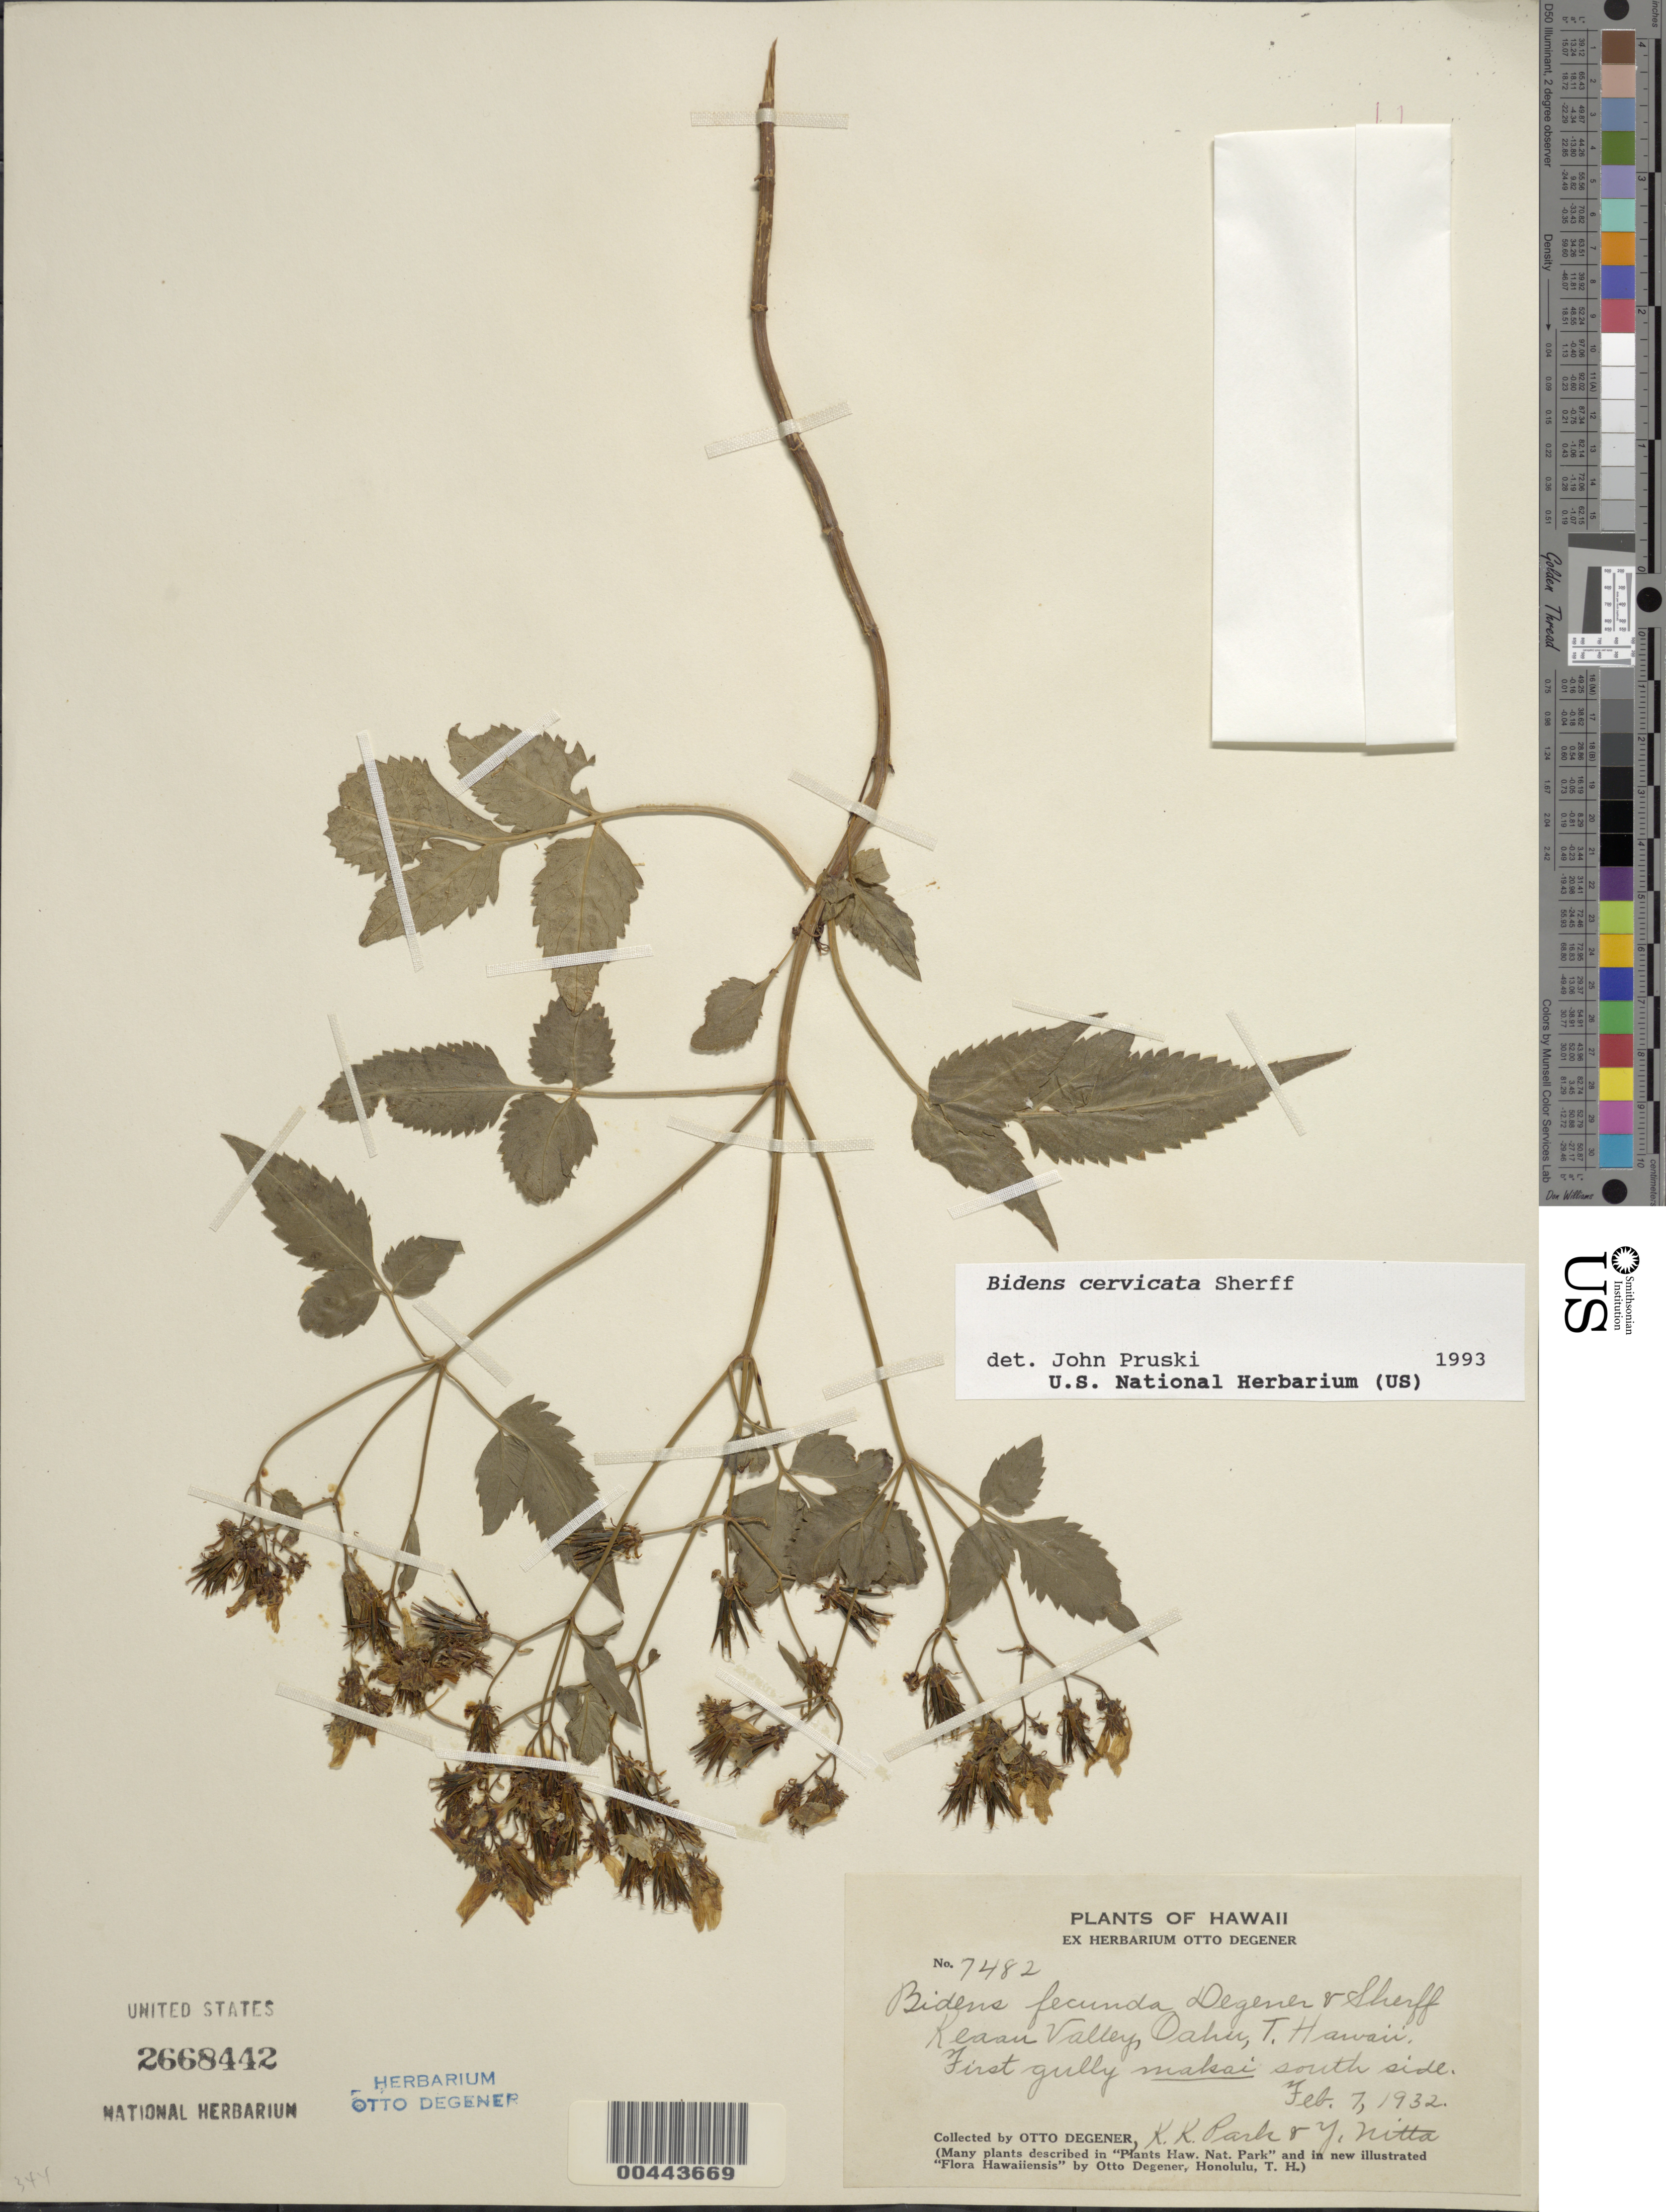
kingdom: Plantae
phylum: Tracheophyta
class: Magnoliopsida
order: Asterales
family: Asteraceae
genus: Bidens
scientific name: Bidens cervicata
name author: Sherff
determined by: Pruski, J. F.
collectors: O. Degener, K. Park & Y. Nitta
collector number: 7482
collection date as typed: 7 Feb 1932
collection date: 1932-02-07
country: United States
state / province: Hawaii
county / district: Honolulu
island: Oahu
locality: Keaau Valley, first gully makai south side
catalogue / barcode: US 2668442